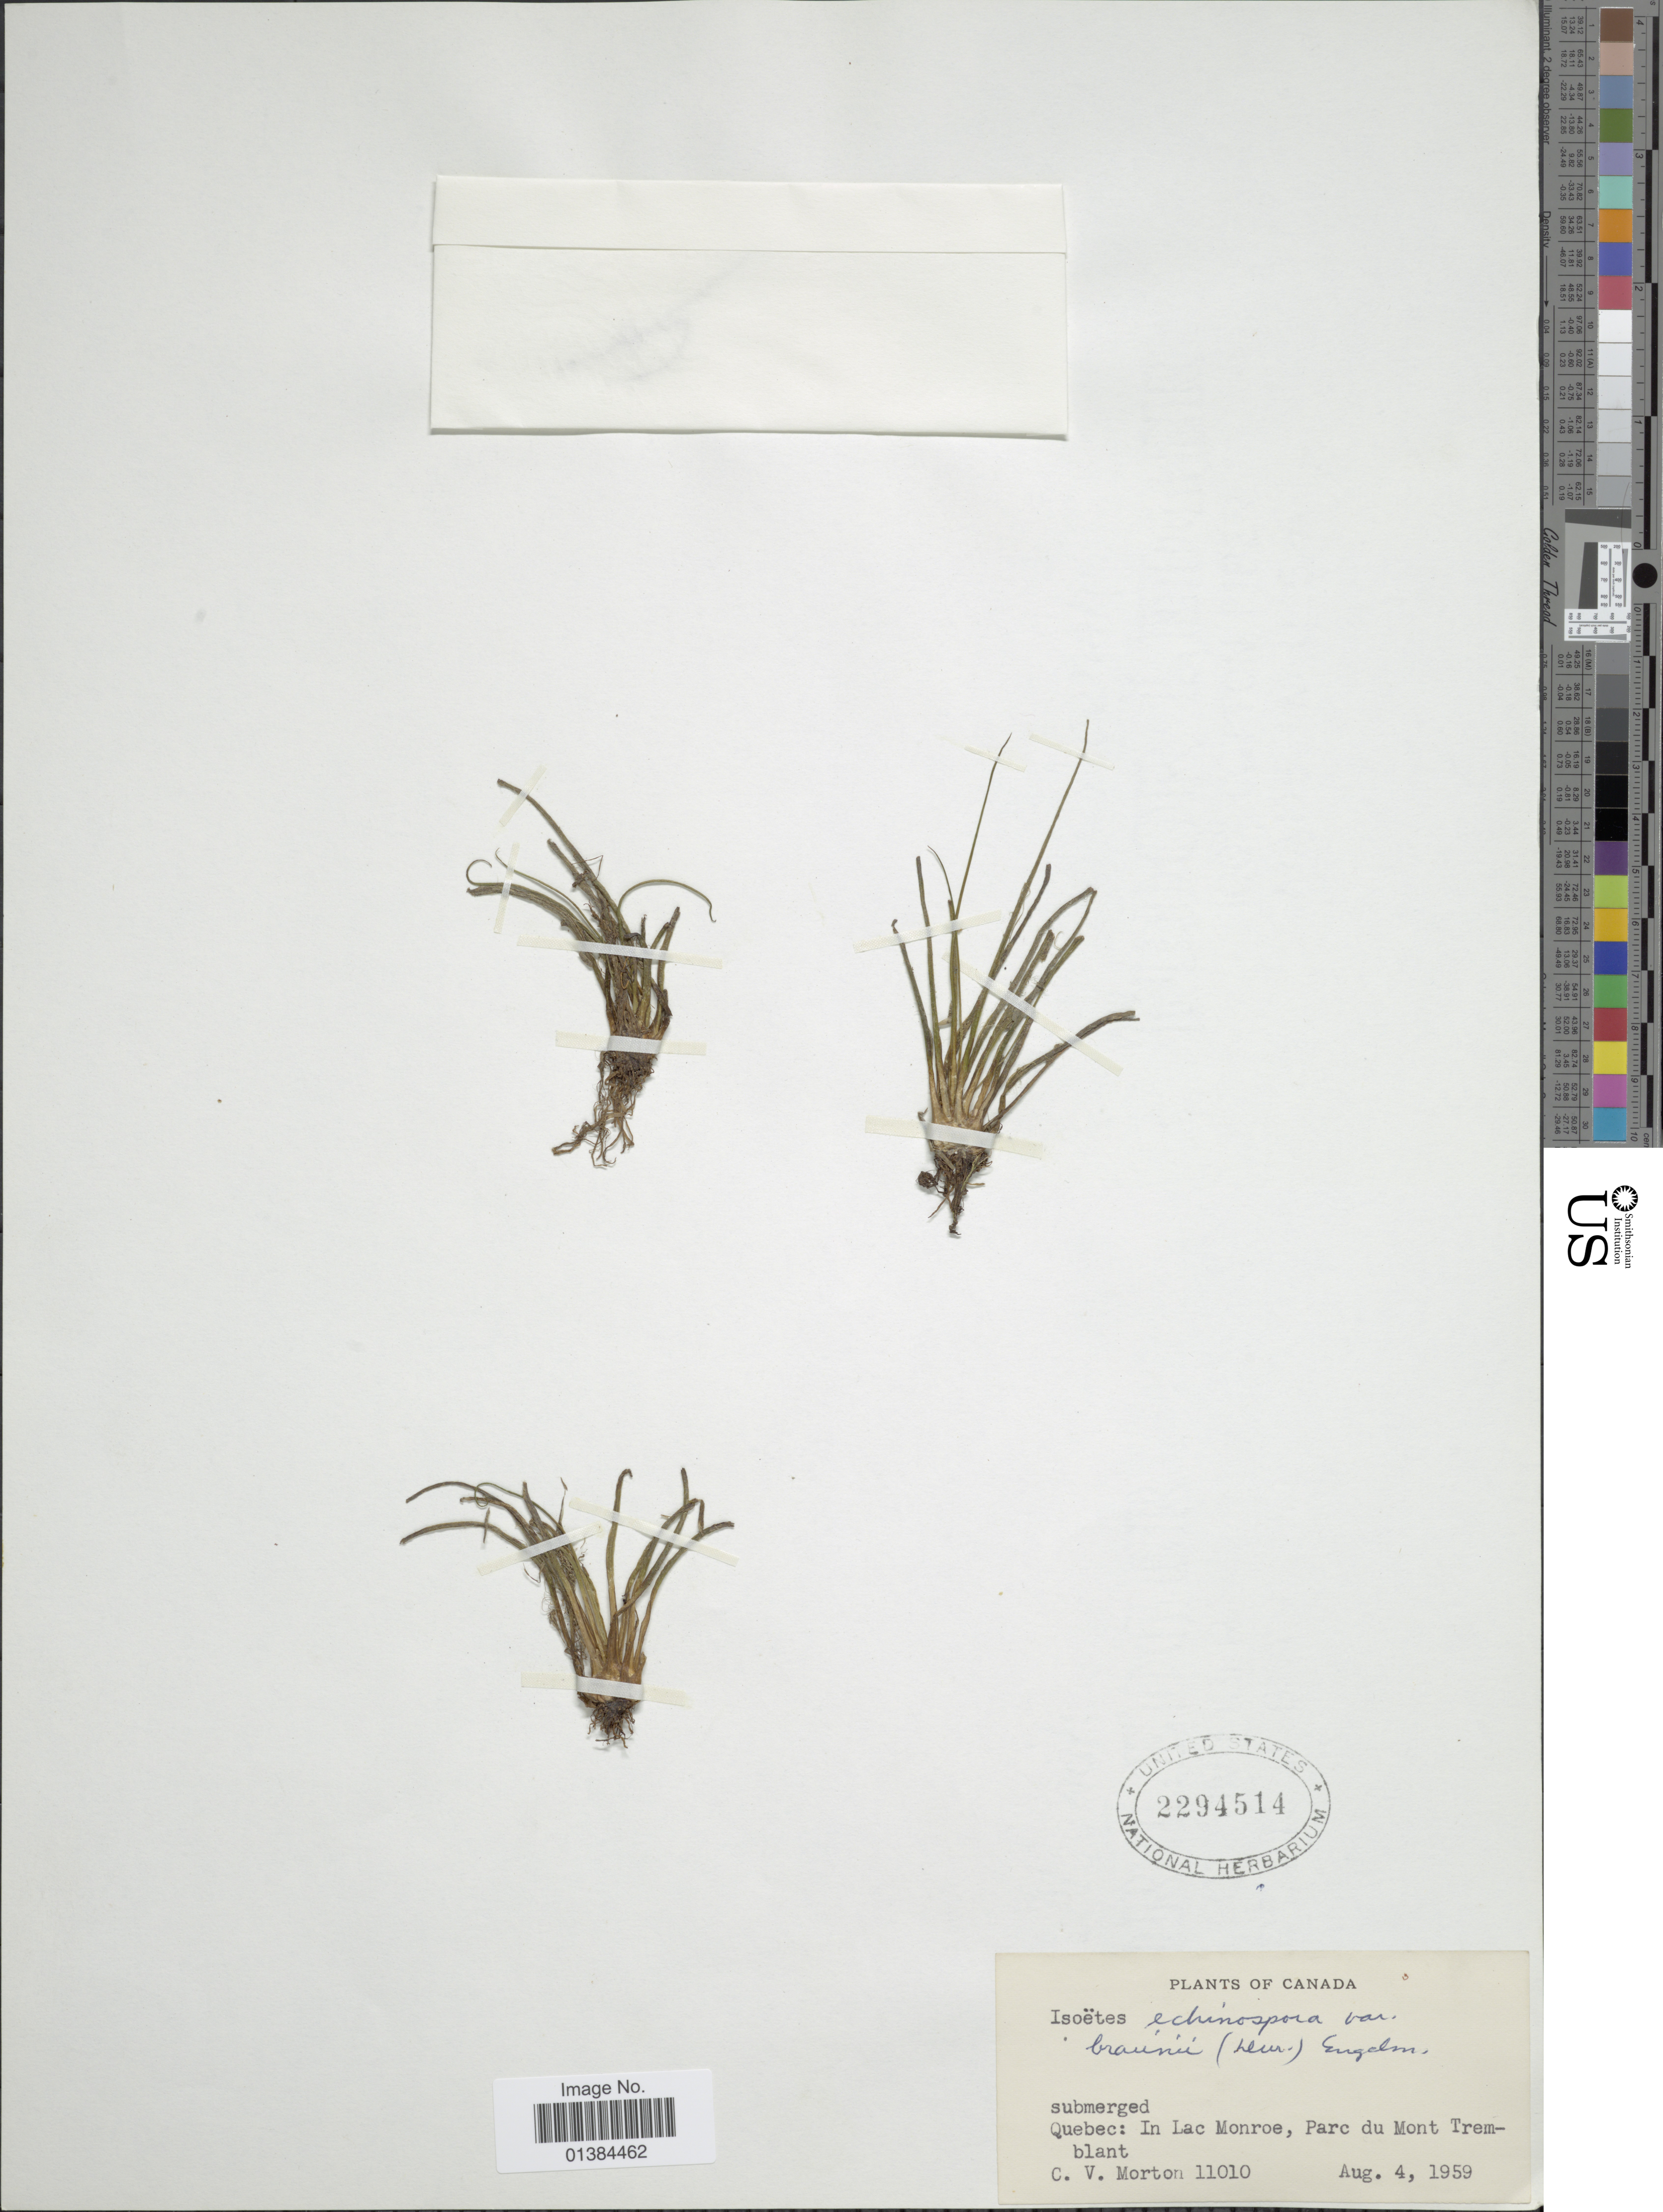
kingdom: Plantae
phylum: Tracheophyta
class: Lycopodiopsida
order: Isoetales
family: Isoetaceae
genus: Isoetes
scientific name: Isoetes echinospora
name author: Durieu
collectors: C. V. Morton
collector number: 11010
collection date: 1959-08-04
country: Canada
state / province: Quebec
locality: In Lac Monroe, Parc du Mont Tremblant.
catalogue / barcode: US 2294514